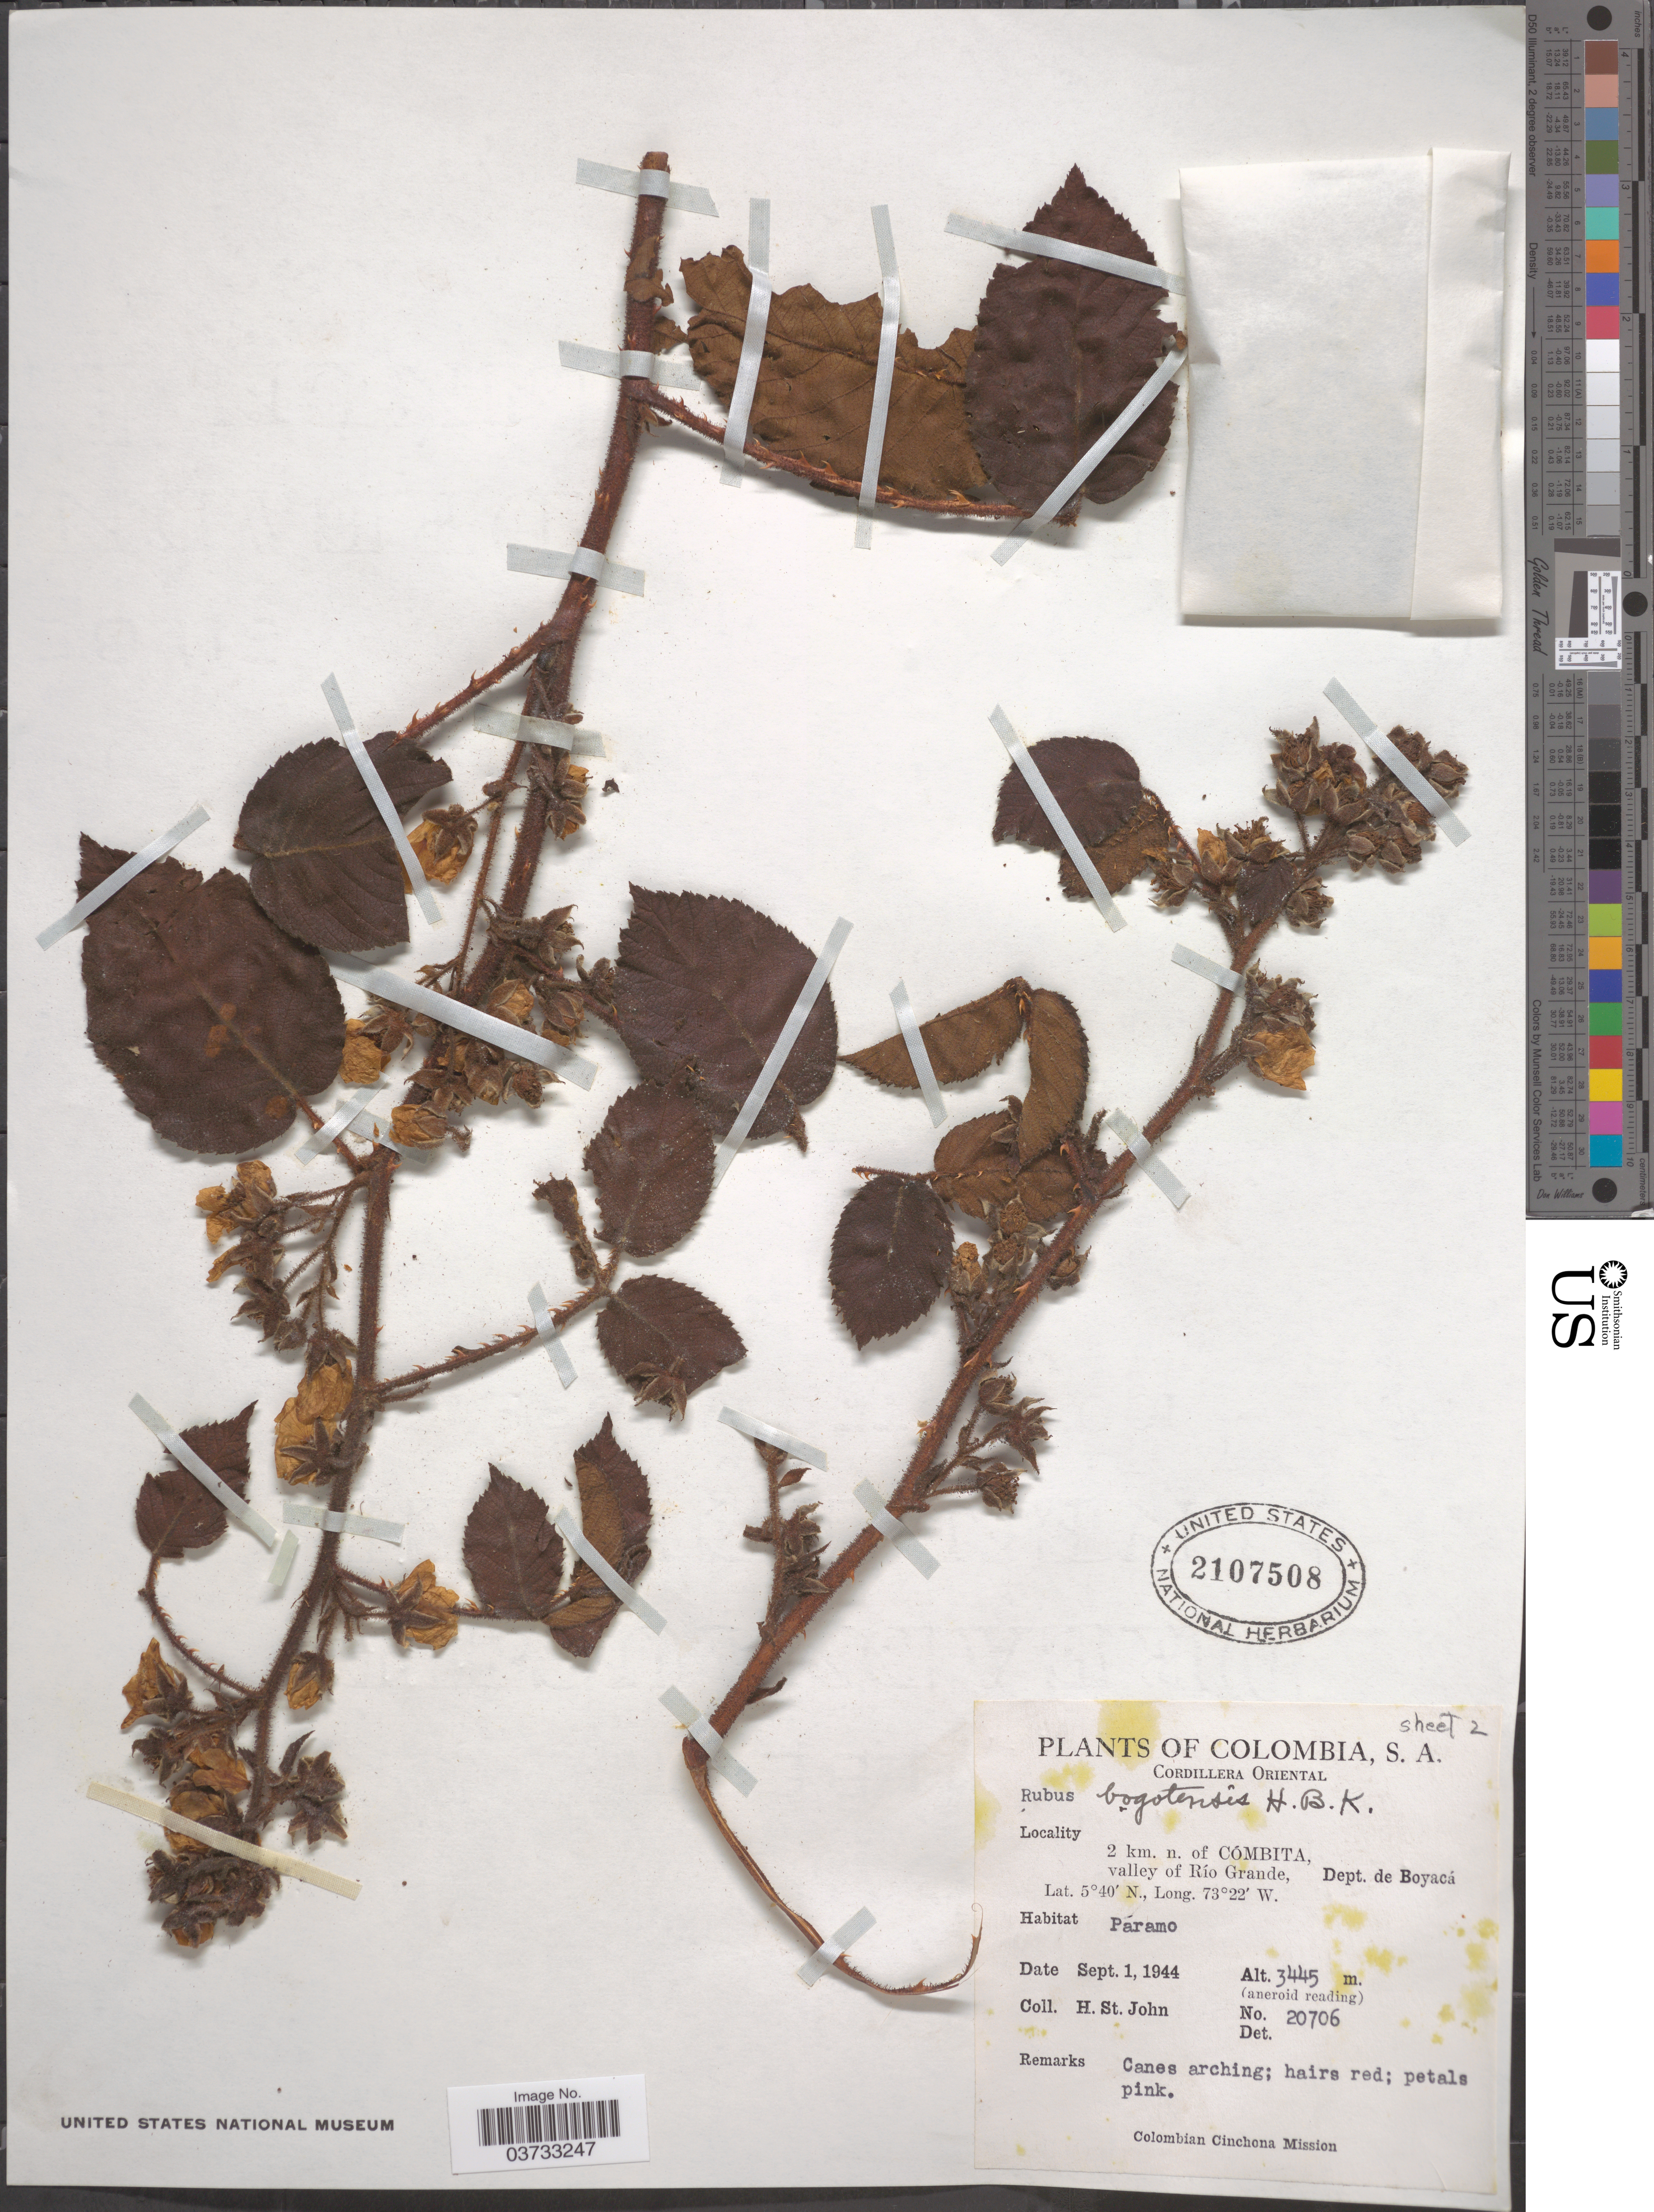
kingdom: Plantae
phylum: Tracheophyta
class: Magnoliopsida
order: Rosales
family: Rosaceae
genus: Rubus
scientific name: Rubus bogotensis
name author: Kunth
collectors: H. St. John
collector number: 20706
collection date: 1944-09-01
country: Colombia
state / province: Boyacá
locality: Cordillera Oriental. 2 km. n. of Cómbita, valley of Río Grande, Dept. de Boyacá.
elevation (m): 3445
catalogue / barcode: US 2107508